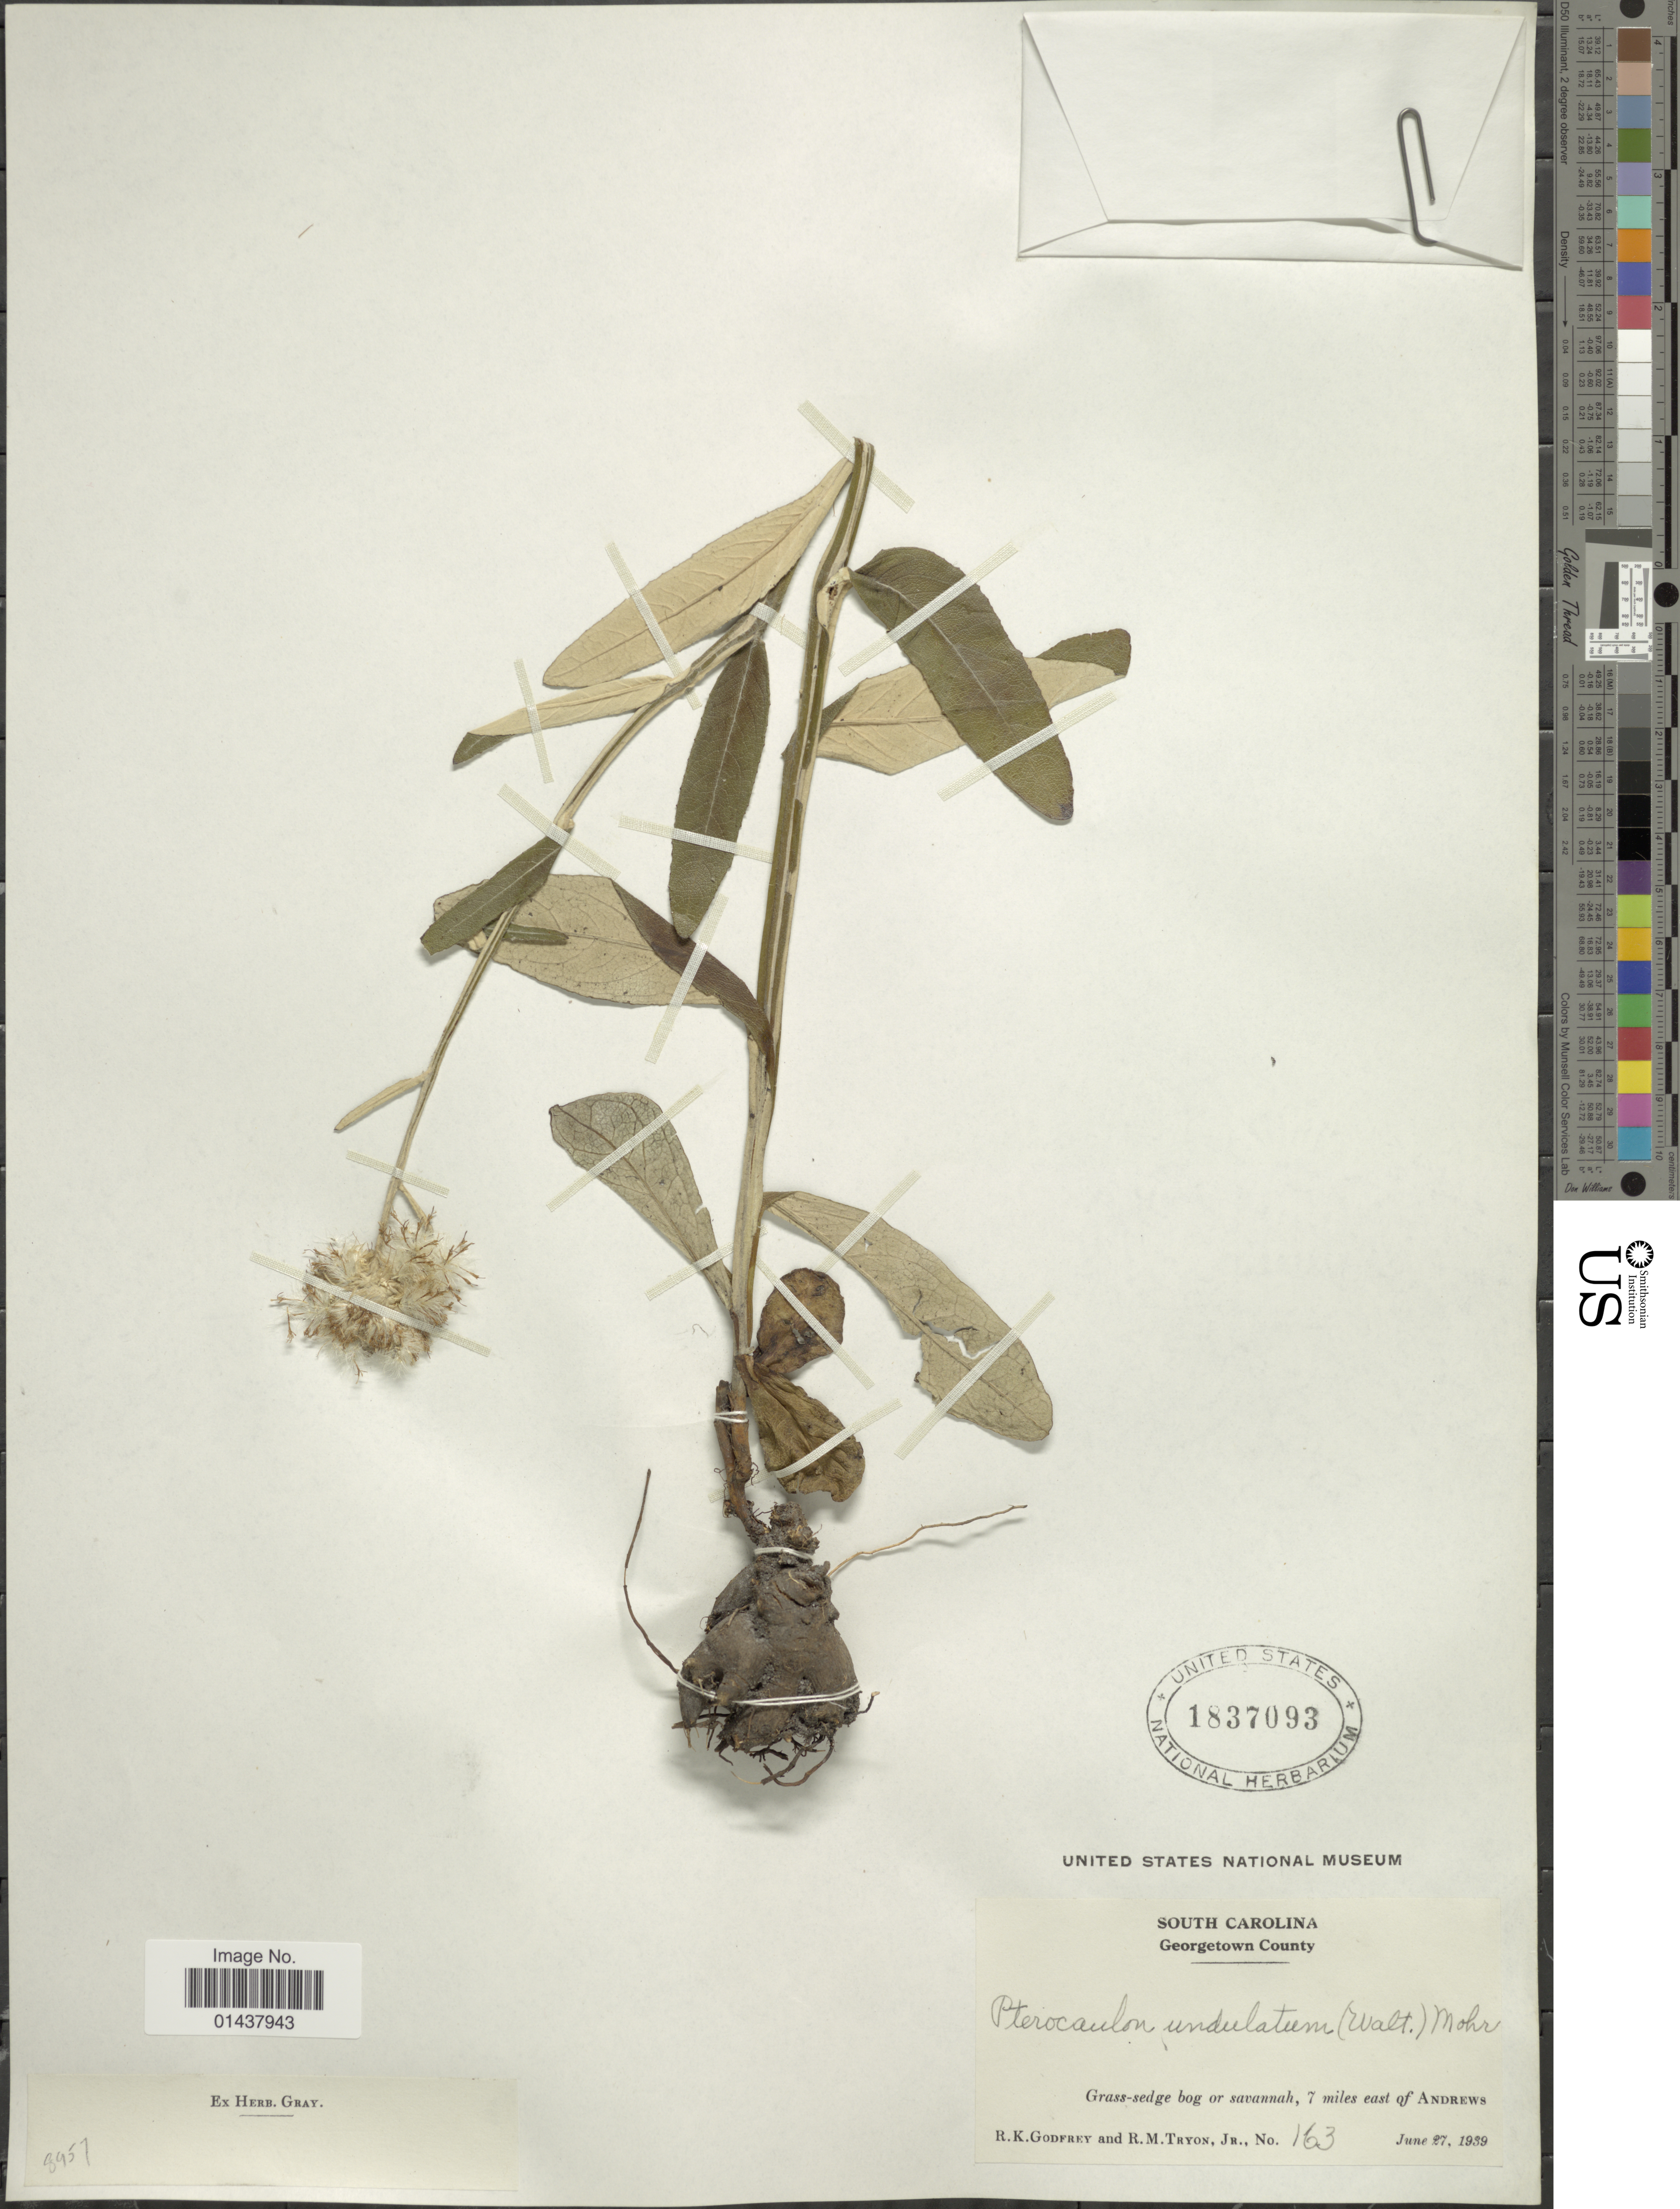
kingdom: Plantae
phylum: Tracheophyta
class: Magnoliopsida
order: Asterales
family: Asteraceae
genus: Pterocaulon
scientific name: Pterocaulon undulatum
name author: C. Mohr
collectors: R. K. Godfrey & R. M. Tryon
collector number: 163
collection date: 1939-06-27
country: United States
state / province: South Carolina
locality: Georgetown County, 7 miles east of Andrews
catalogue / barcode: US 1837093